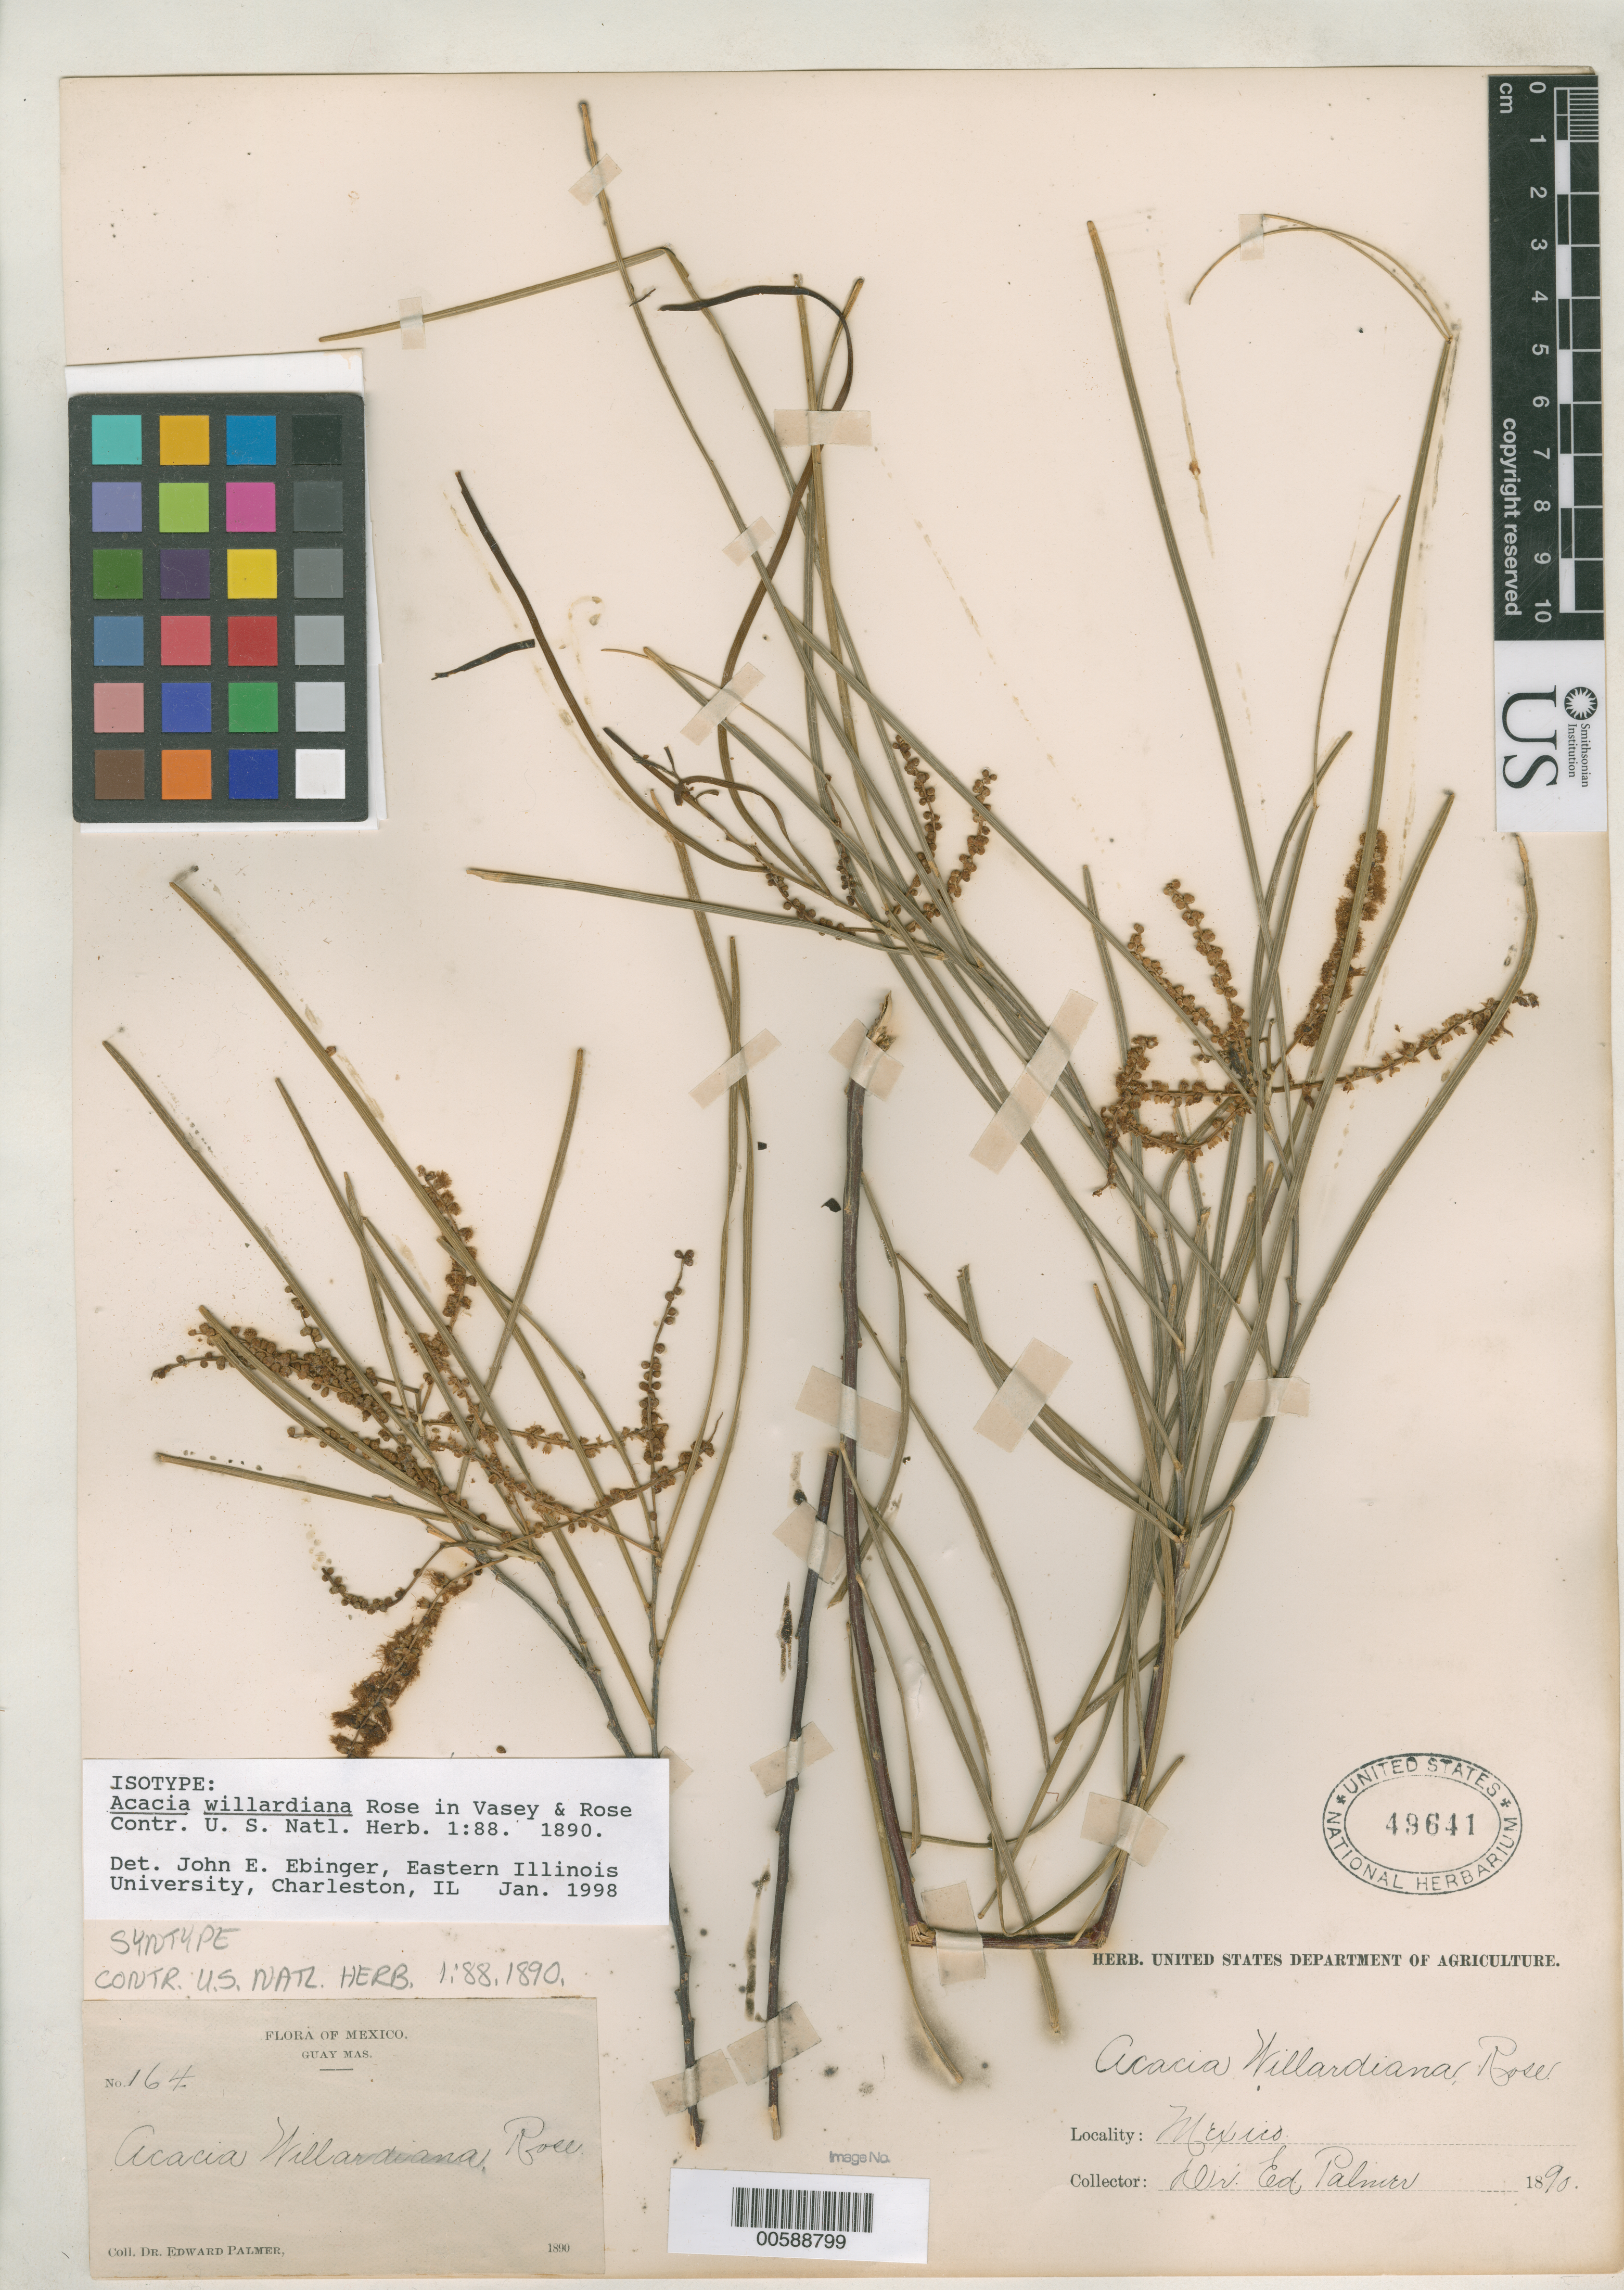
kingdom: Plantae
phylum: Tracheophyta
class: Magnoliopsida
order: Fabales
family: Fabaceae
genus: Acacia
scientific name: Acacia willardiana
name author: Rose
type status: Syntype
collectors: E. Palmer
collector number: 164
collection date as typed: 1890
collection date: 1890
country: Mexico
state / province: Sonora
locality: Guaymas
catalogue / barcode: US 49641